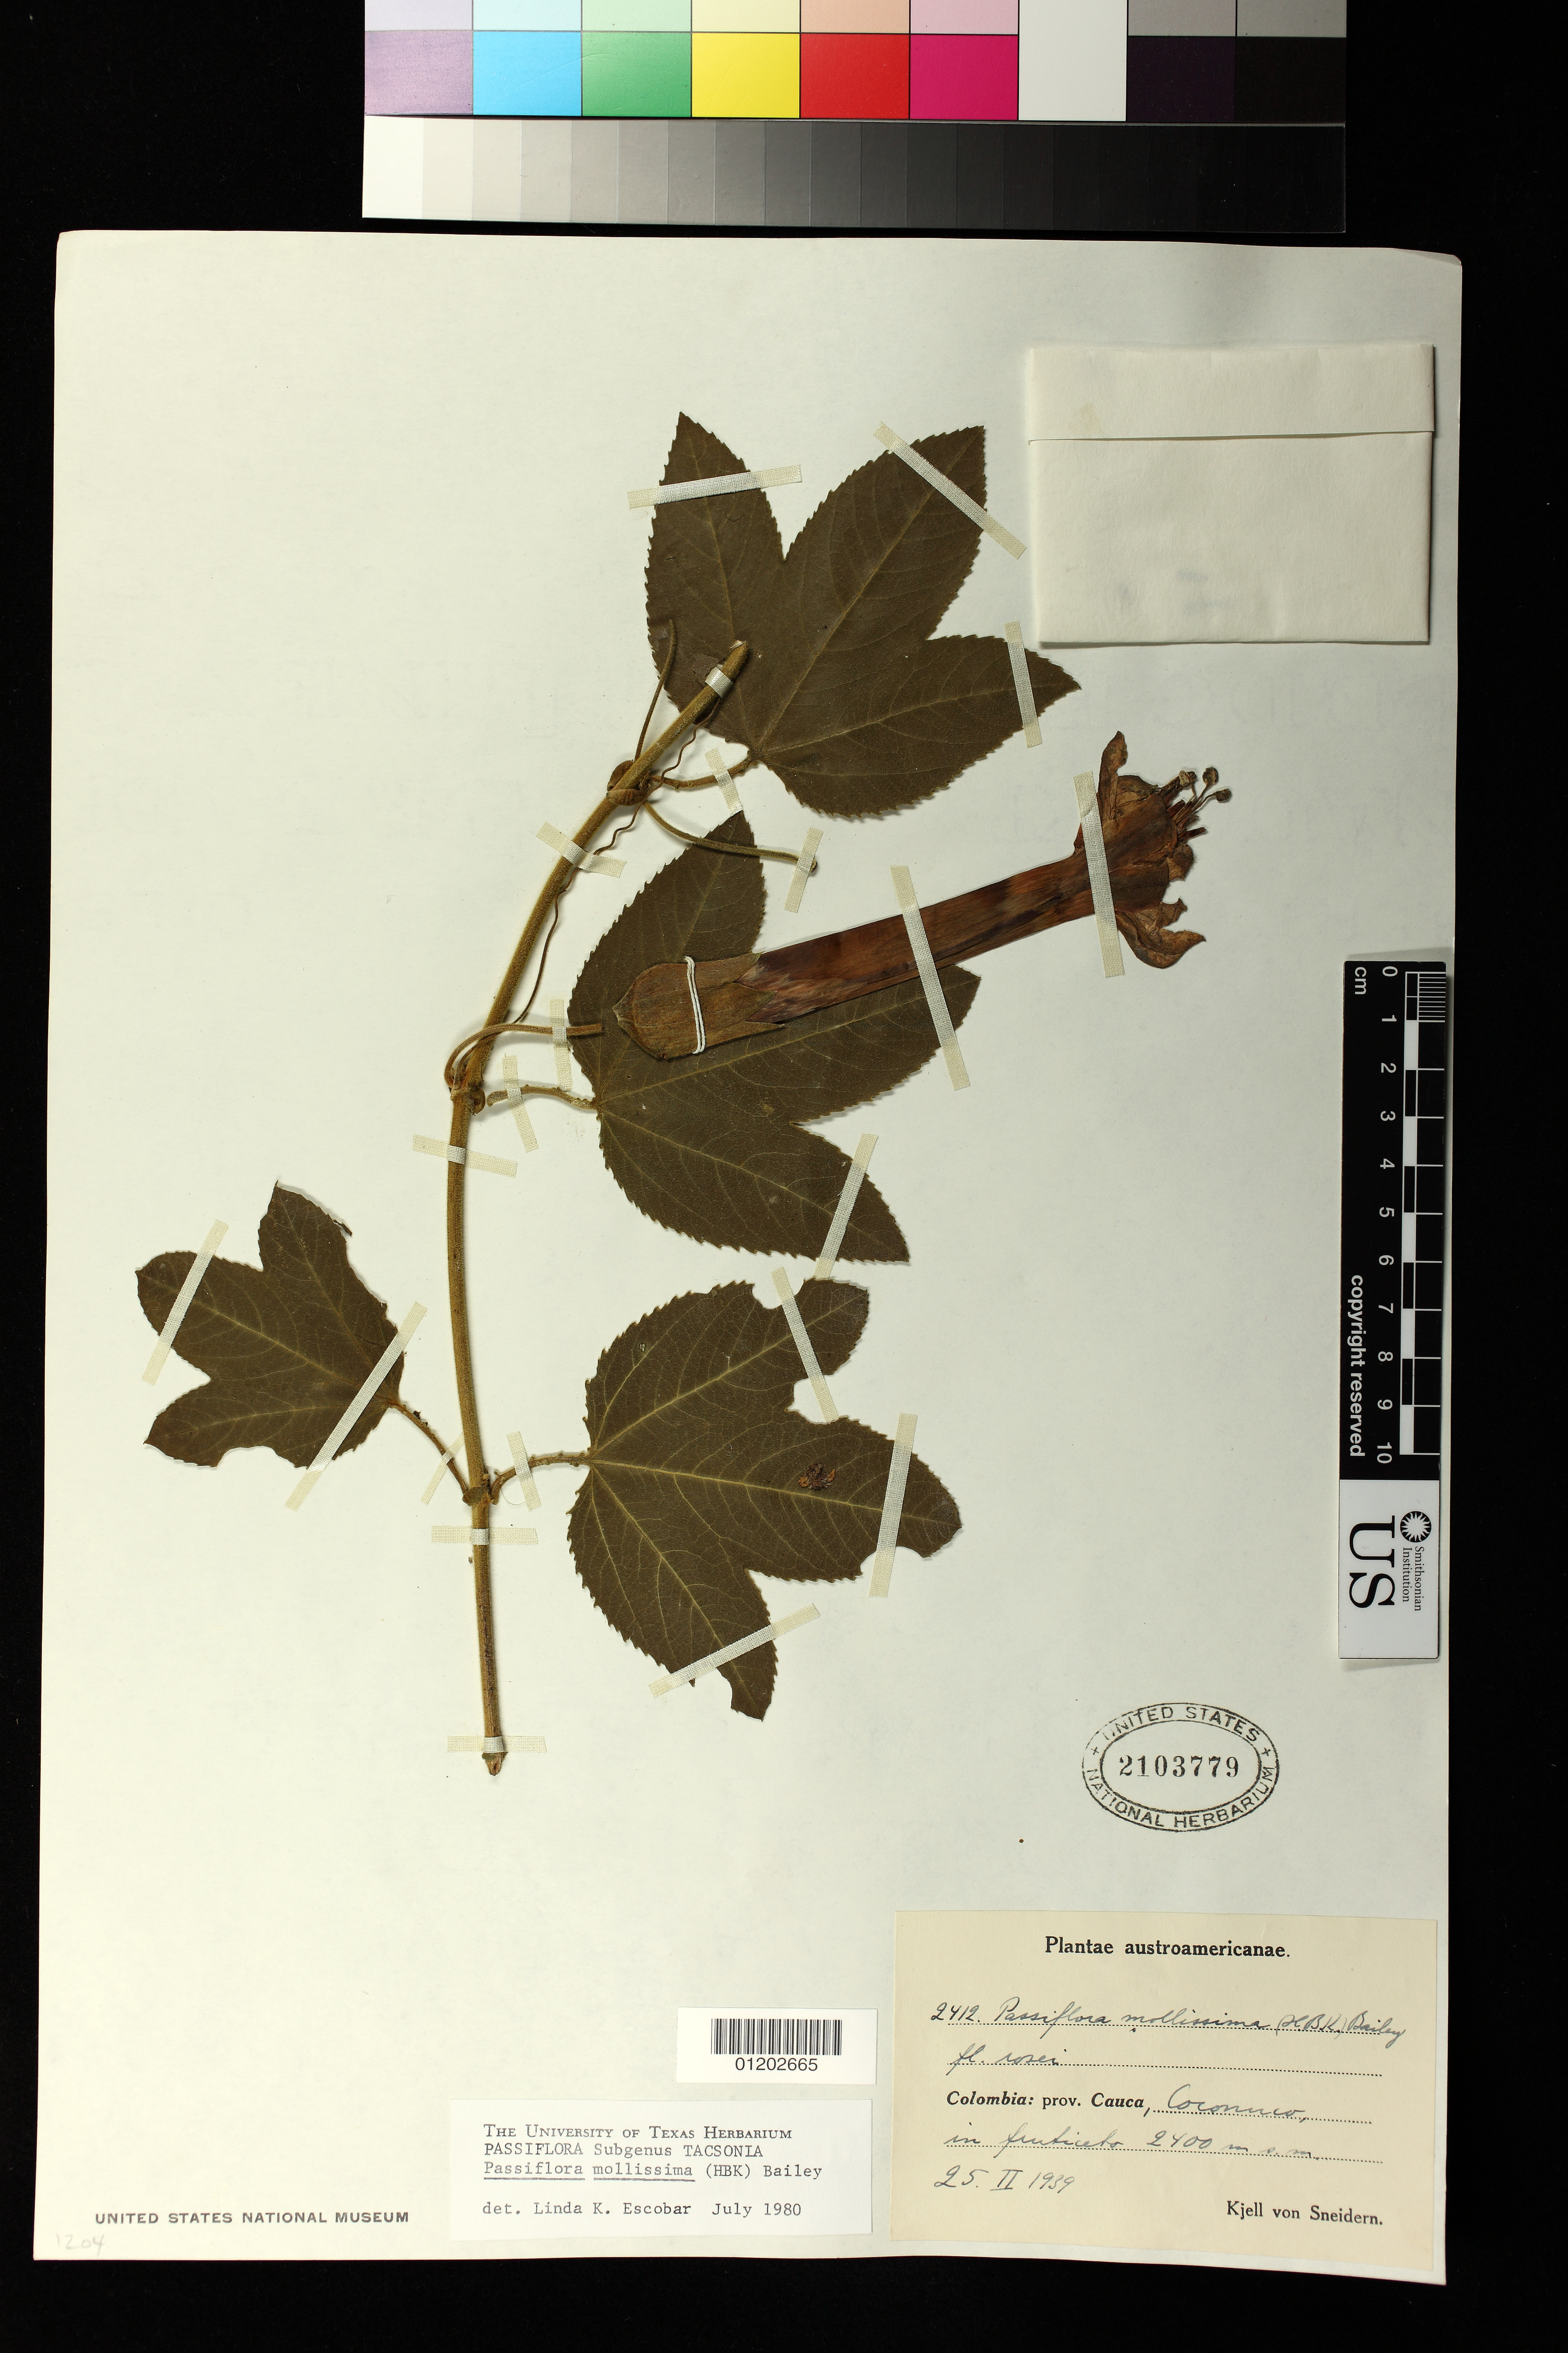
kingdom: Plantae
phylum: Tracheophyta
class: Magnoliopsida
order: Malpighiales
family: Passifloraceae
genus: Passiflora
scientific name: Passiflora mollissima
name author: (Kunth) L.H. Bailey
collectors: K. von Sneidern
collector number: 2412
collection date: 1939-02-25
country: Colombia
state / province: Cauca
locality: Coconuco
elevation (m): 2400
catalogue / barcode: US 2103779